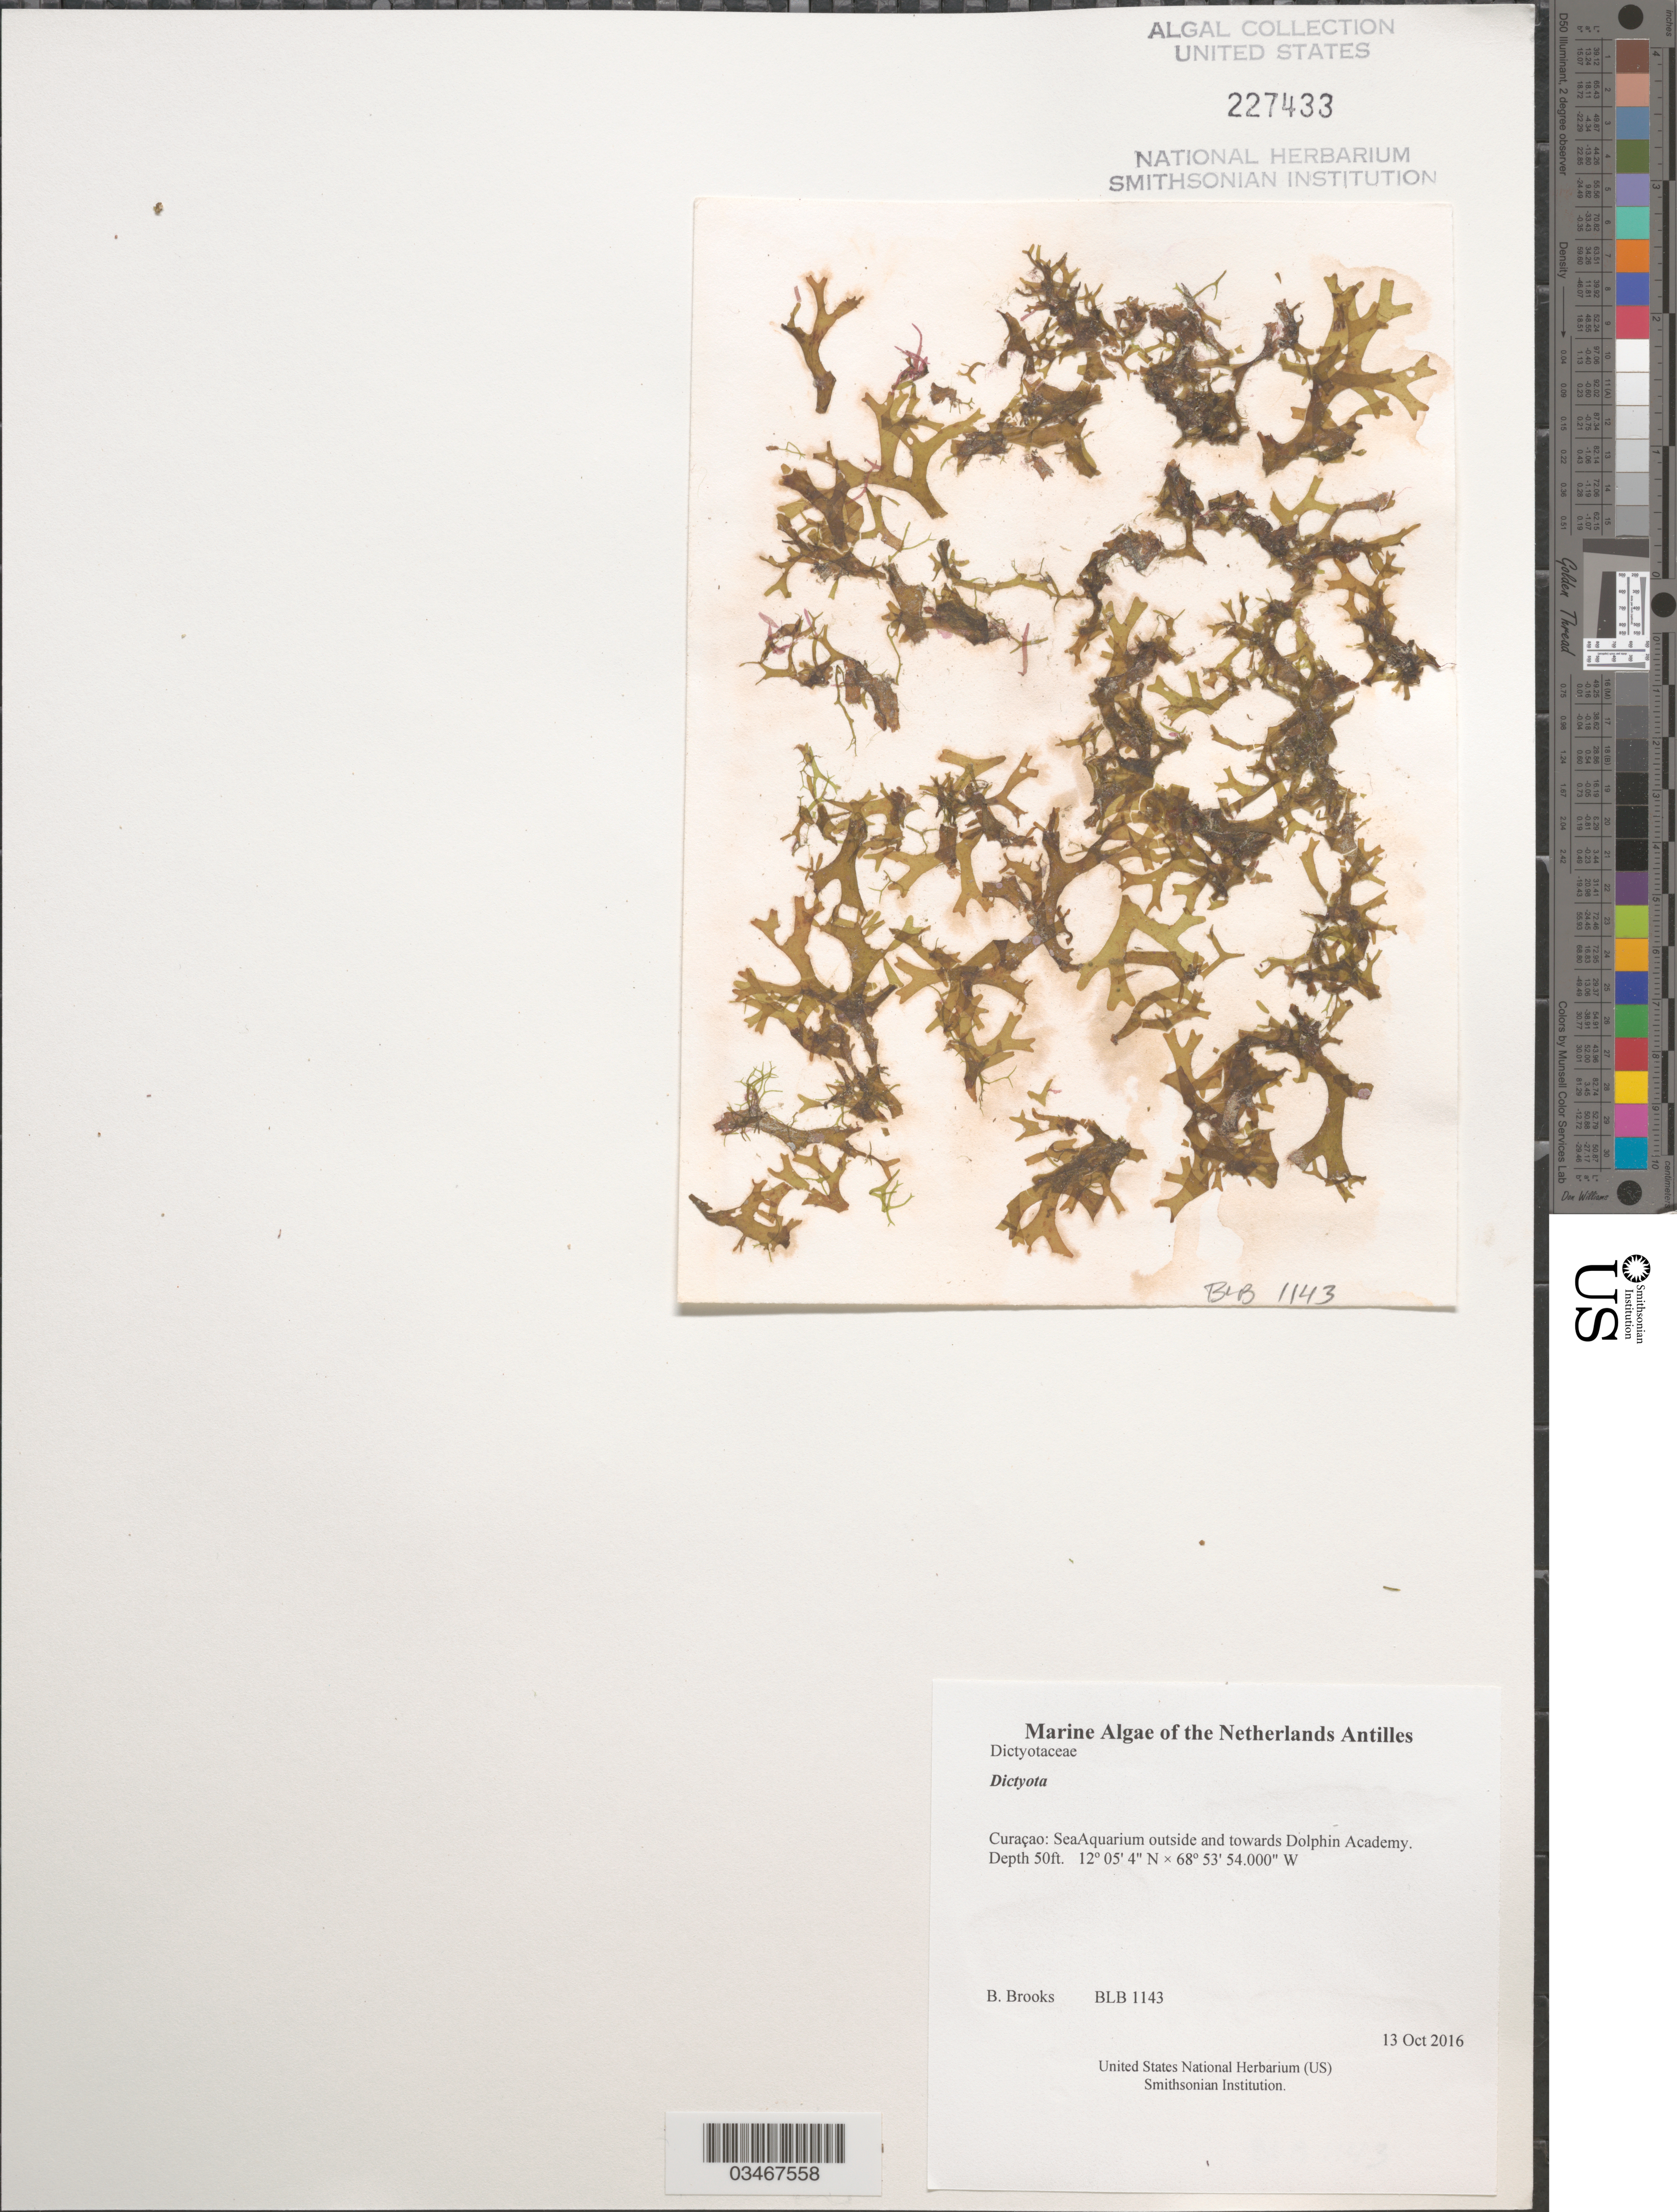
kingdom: Chromista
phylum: Ochrophyta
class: Phaeophyceae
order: Dictyotales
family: Dictyotaceae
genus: Dictyota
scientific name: Dictyota sp.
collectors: B. Brooks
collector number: BLB 1143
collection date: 2016-10-13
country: Curaçao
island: Curaçao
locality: SeaAquarium outside and towards Dolphin Academy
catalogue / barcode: US 227433